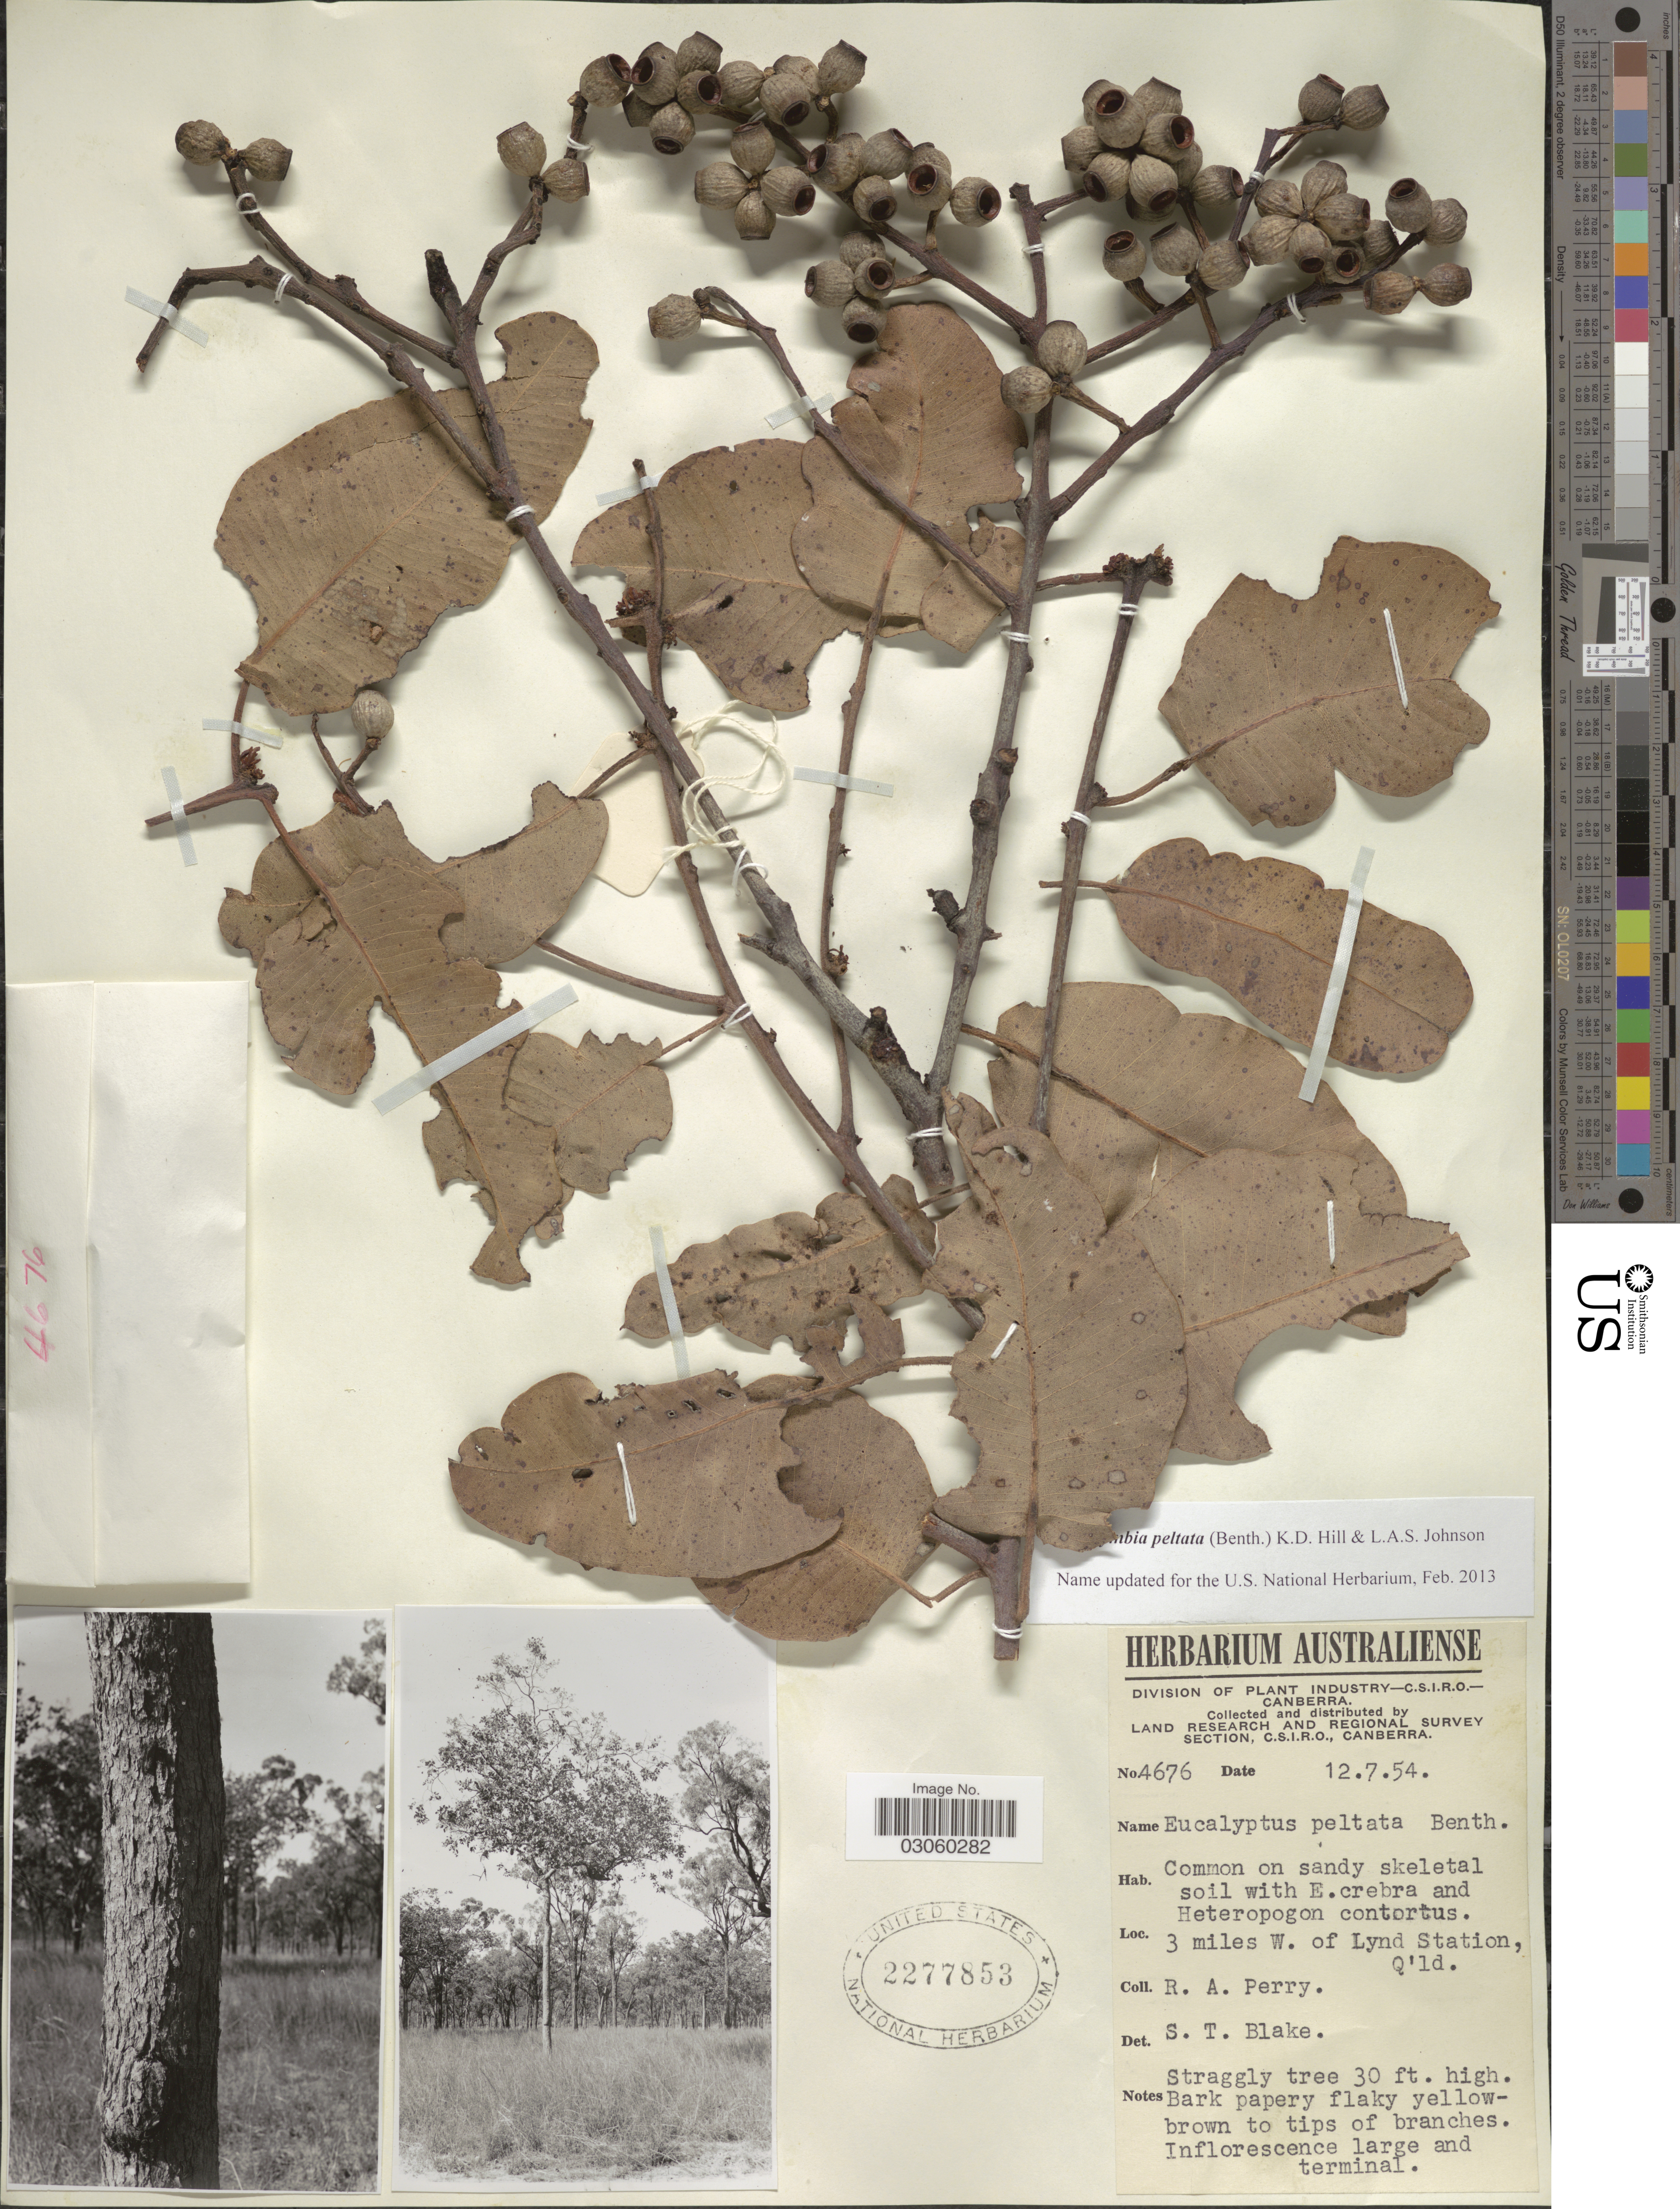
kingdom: Plantae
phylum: Tracheophyta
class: Magnoliopsida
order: Myrtales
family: Myrtaceae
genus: Corymbia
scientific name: Corymbia peltata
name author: (Benth.) K.D. Hill & L.A.S. Johnson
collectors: Perry, R. A.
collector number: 4476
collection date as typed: Transcribed d/m/y: 12/7/54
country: Australia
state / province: Queensland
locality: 3 miles W. of Lynd Station, Q'ld.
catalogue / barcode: US 2277853